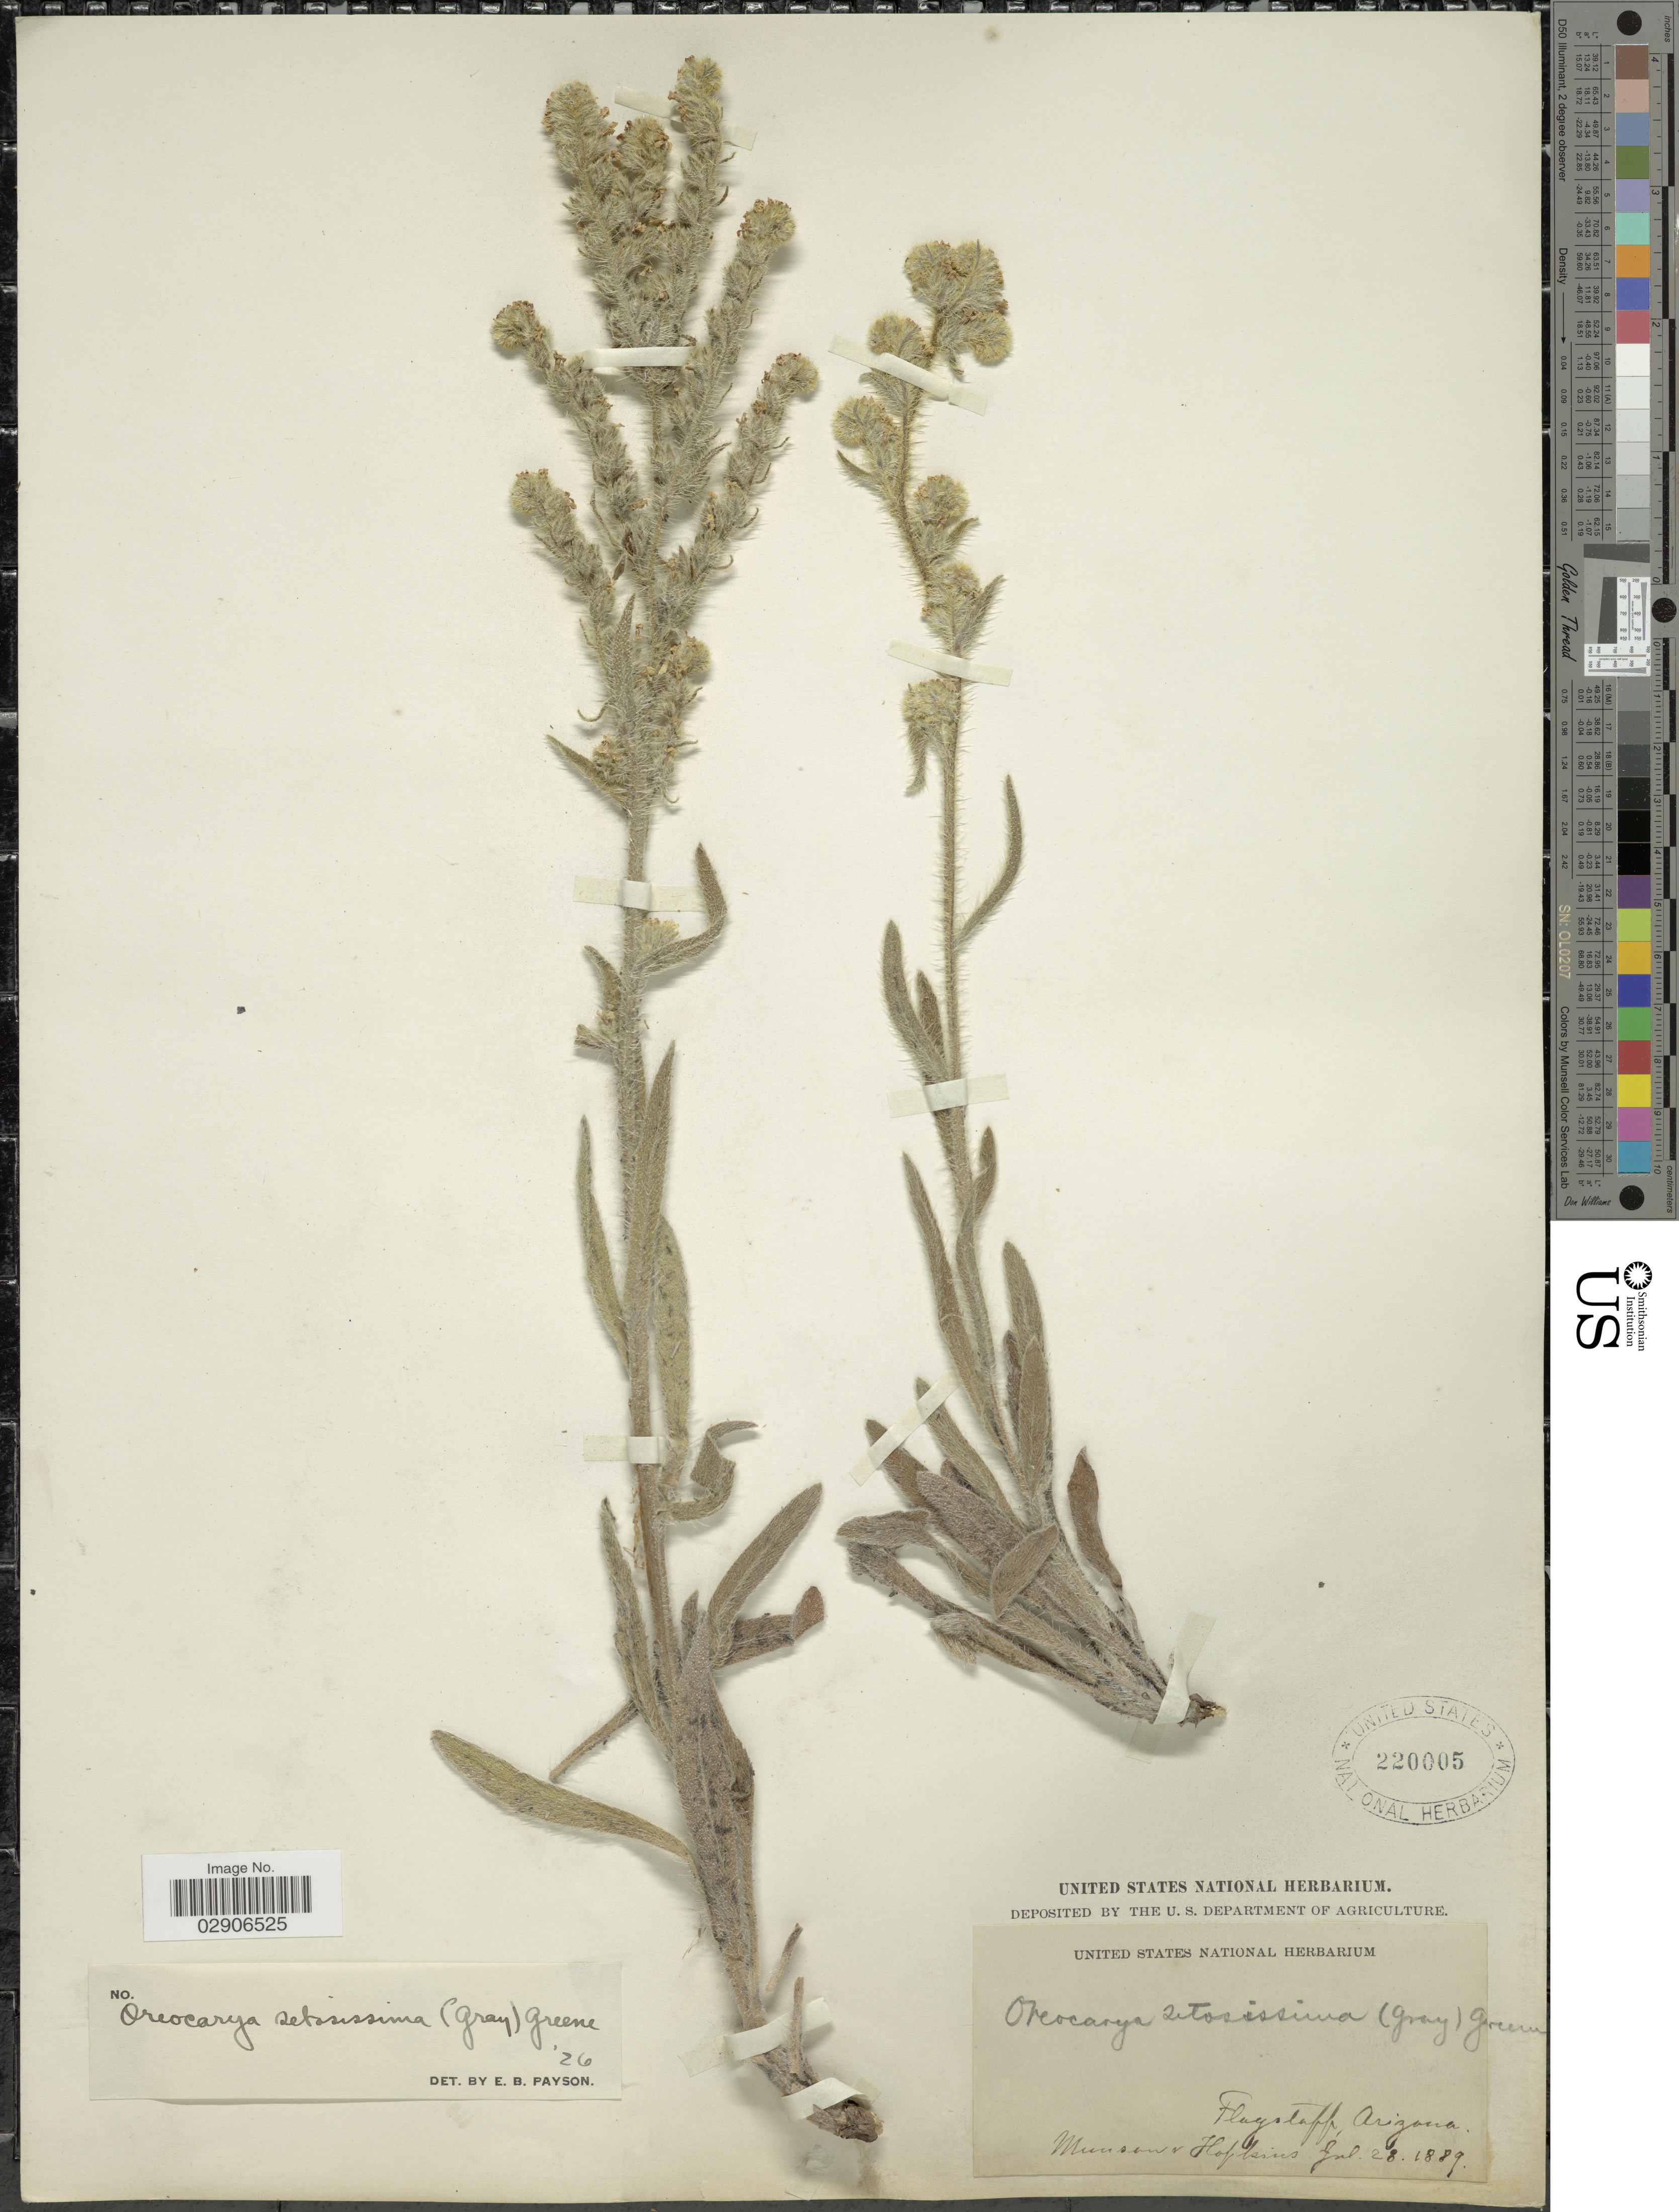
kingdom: Plantae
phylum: Tracheophyta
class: Magnoliopsida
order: Boraginales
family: Boraginaceae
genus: Oreocarya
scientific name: Oreocarya setosissima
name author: (A. Gray) Greene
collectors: -. Munson & -- Hopkins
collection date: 1889-07-28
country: United States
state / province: Arizona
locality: Flagstaff.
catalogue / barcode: US 220005